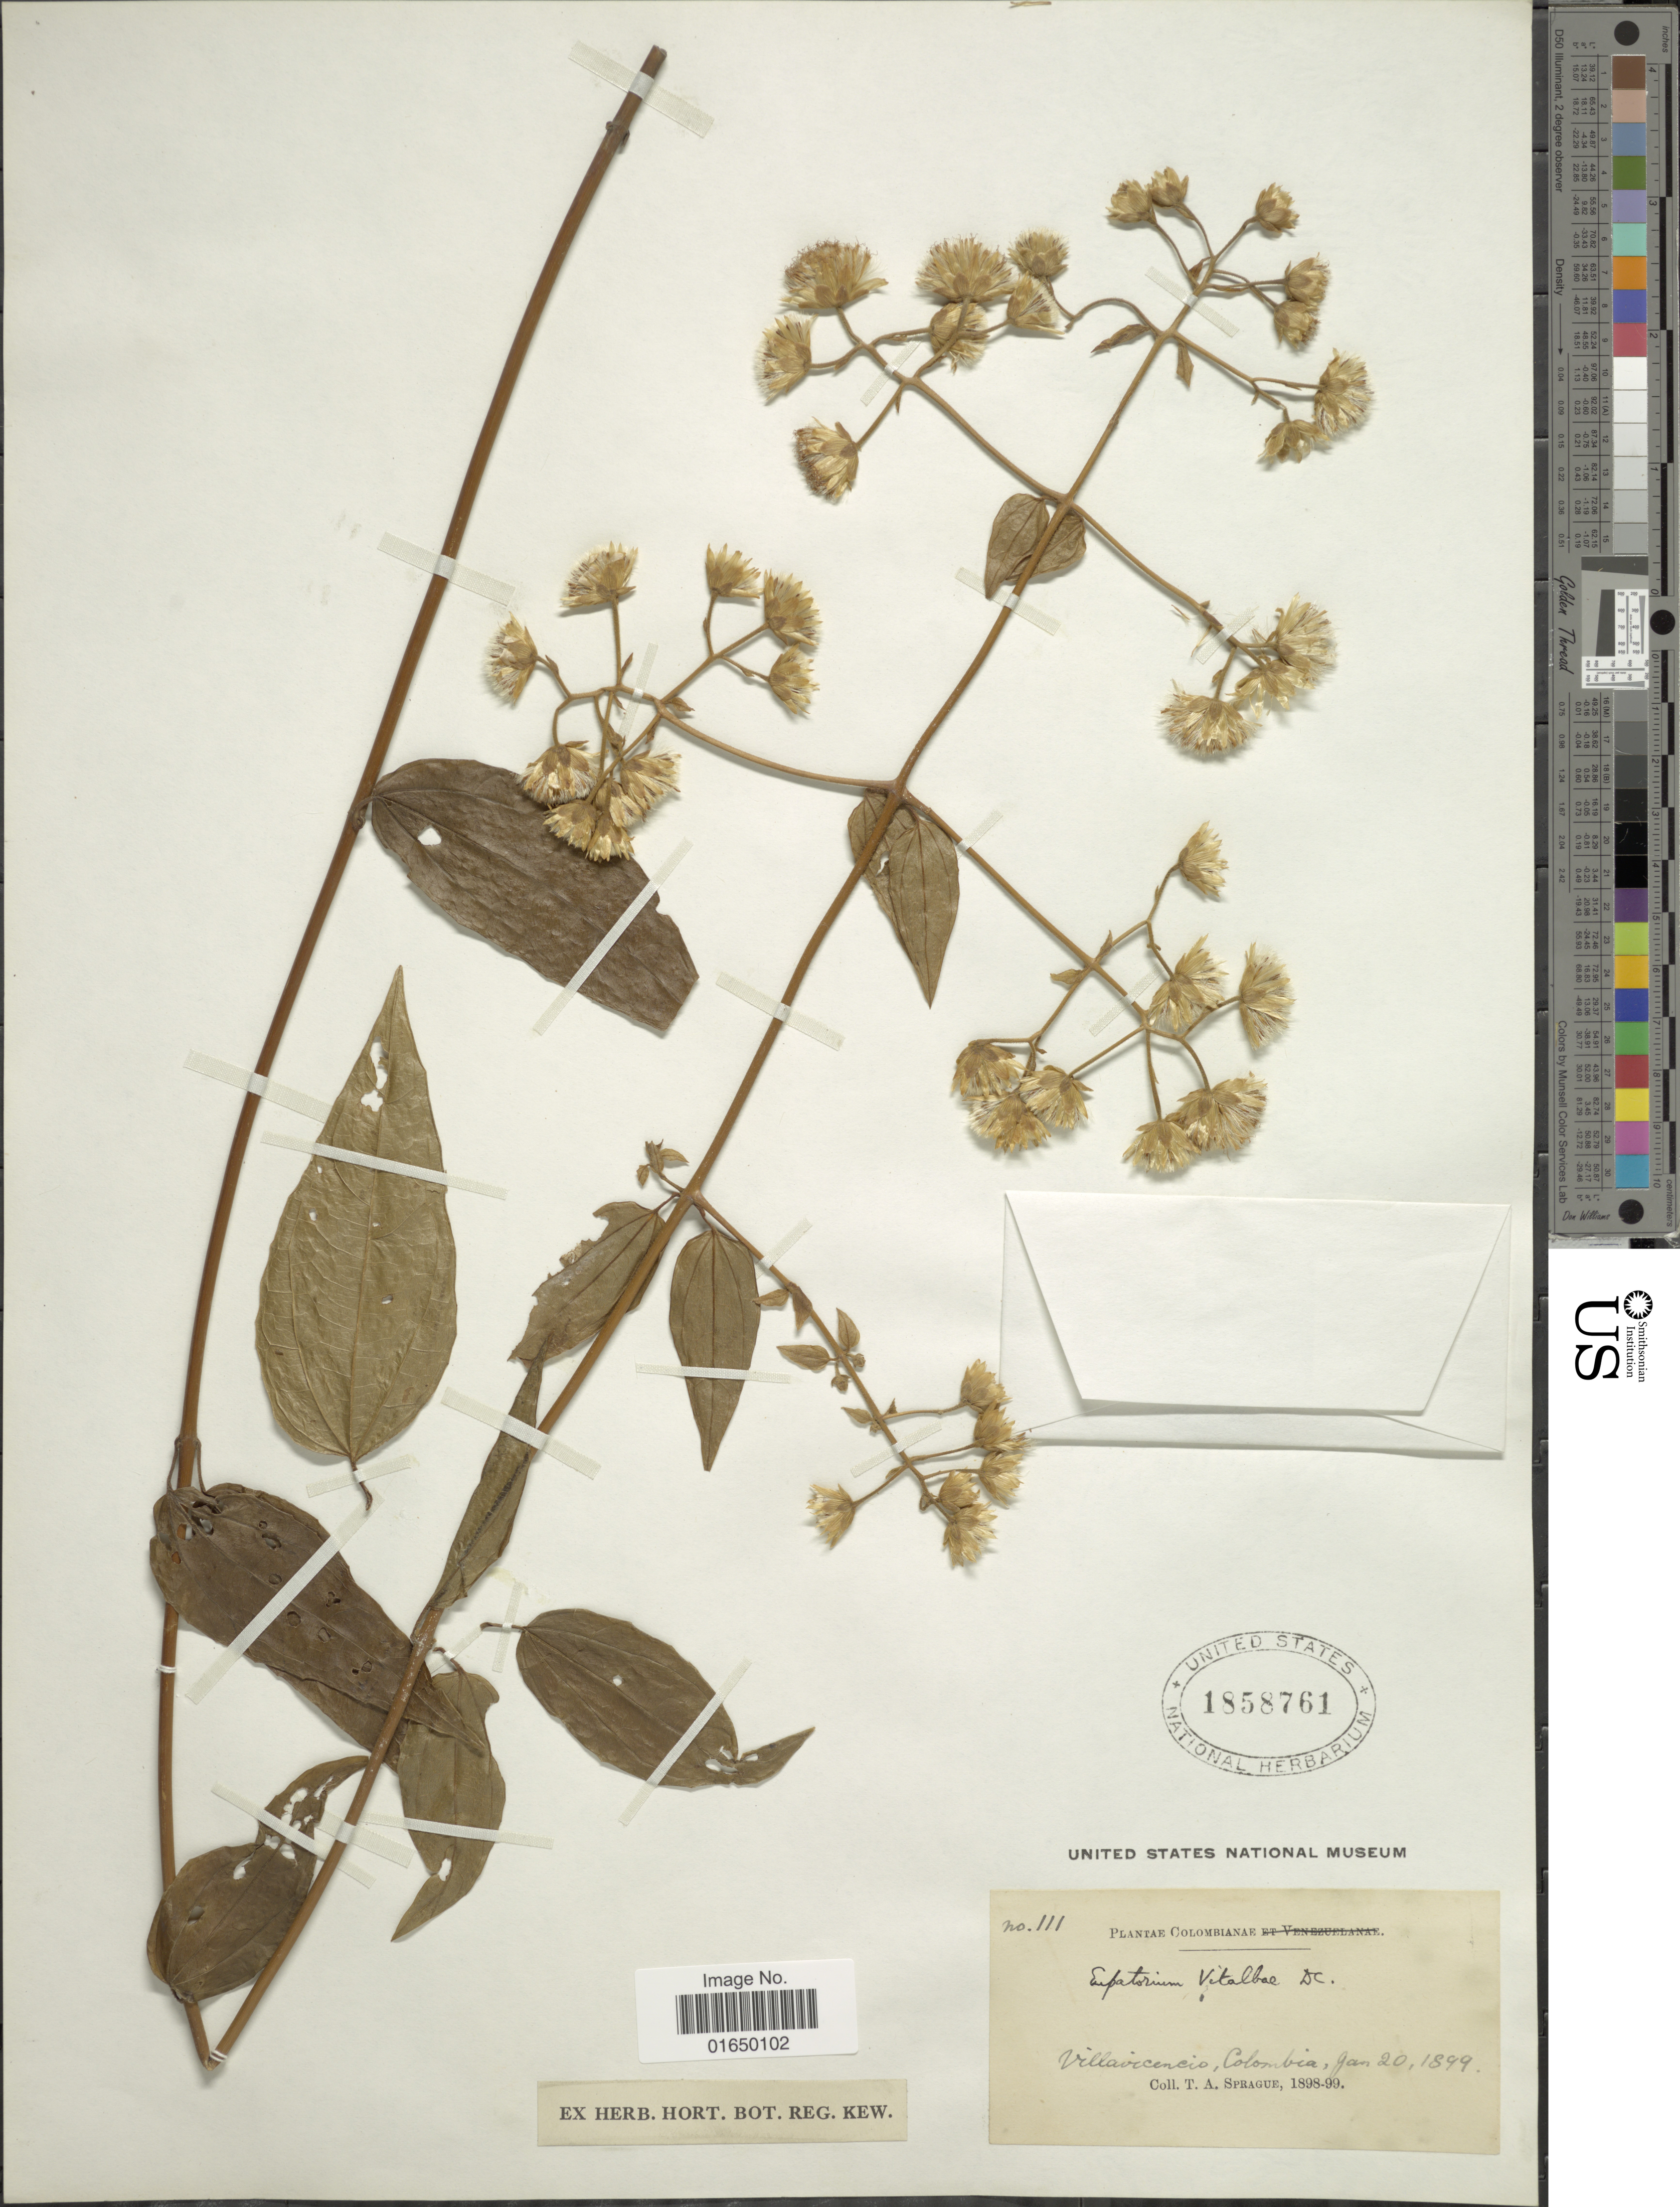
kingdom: Plantae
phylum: Tracheophyta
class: Magnoliopsida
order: Asterales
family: Asteraceae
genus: Heterocondylus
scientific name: Heterocondylus vitalbae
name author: (DC.) R.M. King & H. Rob.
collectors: T. A. Sprague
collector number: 111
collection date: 1899-01-20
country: Colombia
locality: Villavicencio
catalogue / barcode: US 1858761